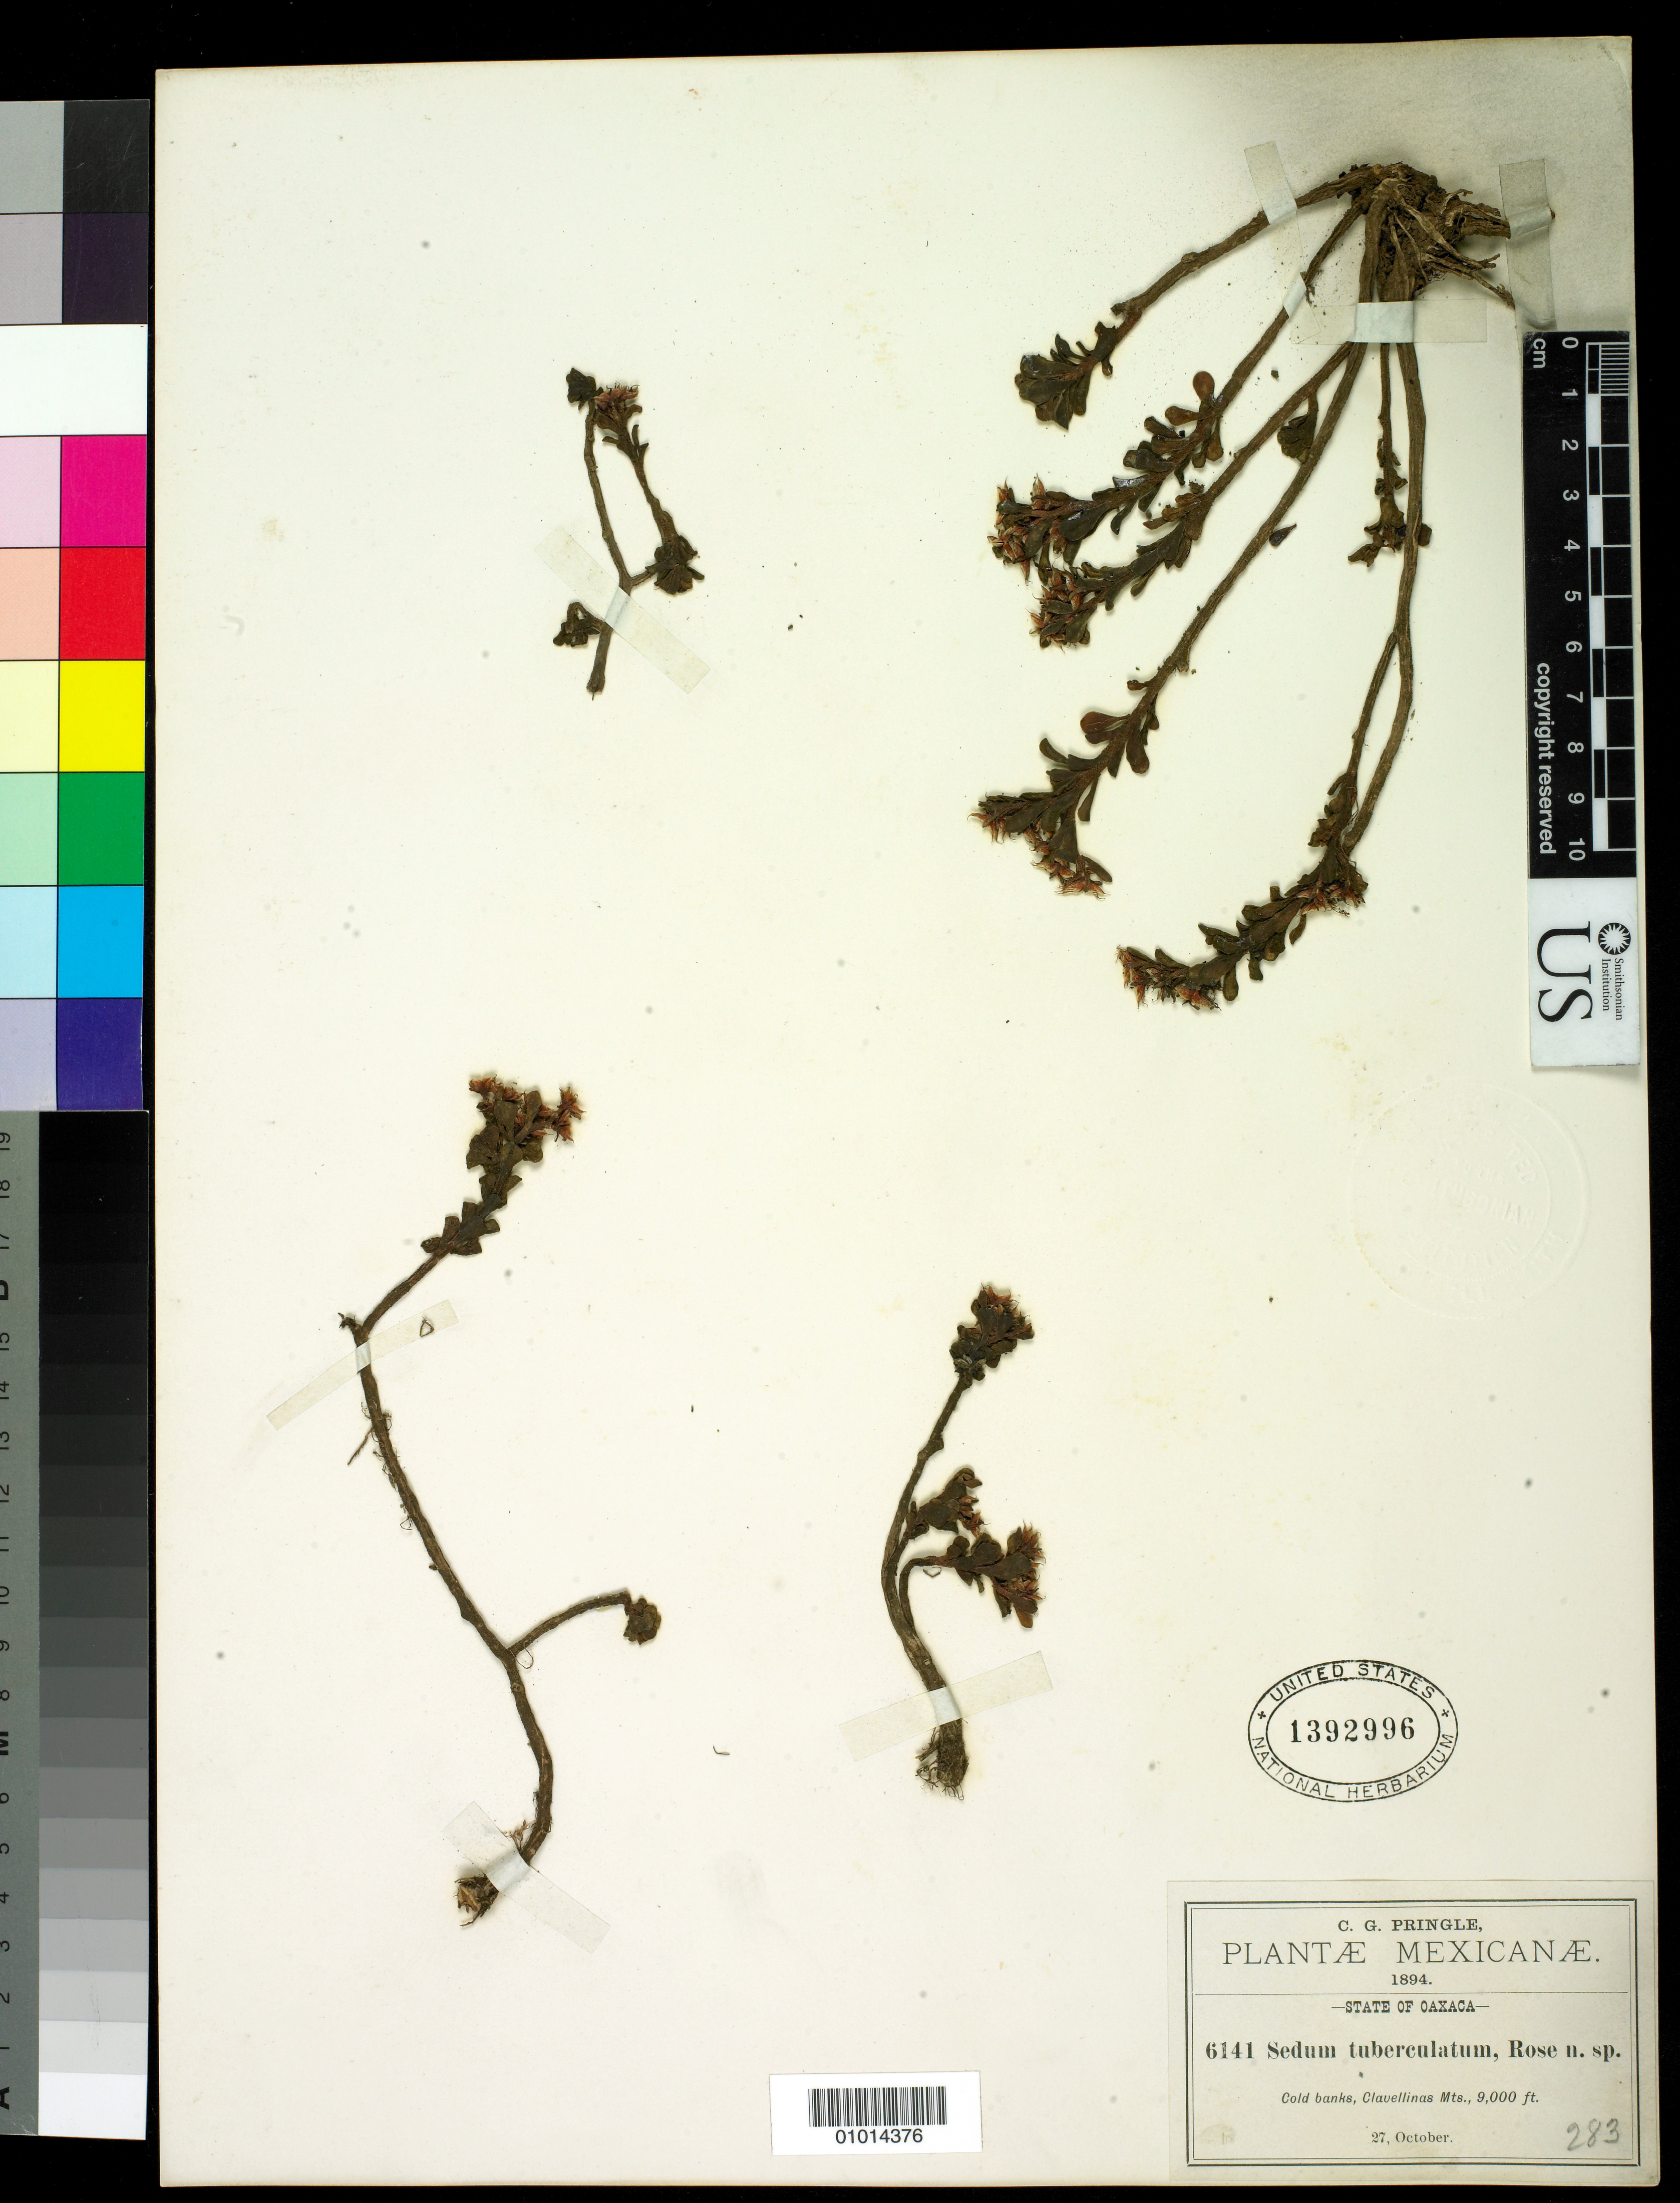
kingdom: Plantae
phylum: Tracheophyta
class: Magnoliopsida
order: Saxifragales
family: Crassulaceae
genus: Sedum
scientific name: Sedum tuberculatum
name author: Rose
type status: Syntype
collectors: C. G. Pringle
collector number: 6141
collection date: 1894-10-27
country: Mexico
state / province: Oaxaca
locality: Cold banks, Clavellinas.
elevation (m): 2743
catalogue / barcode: US 1392996